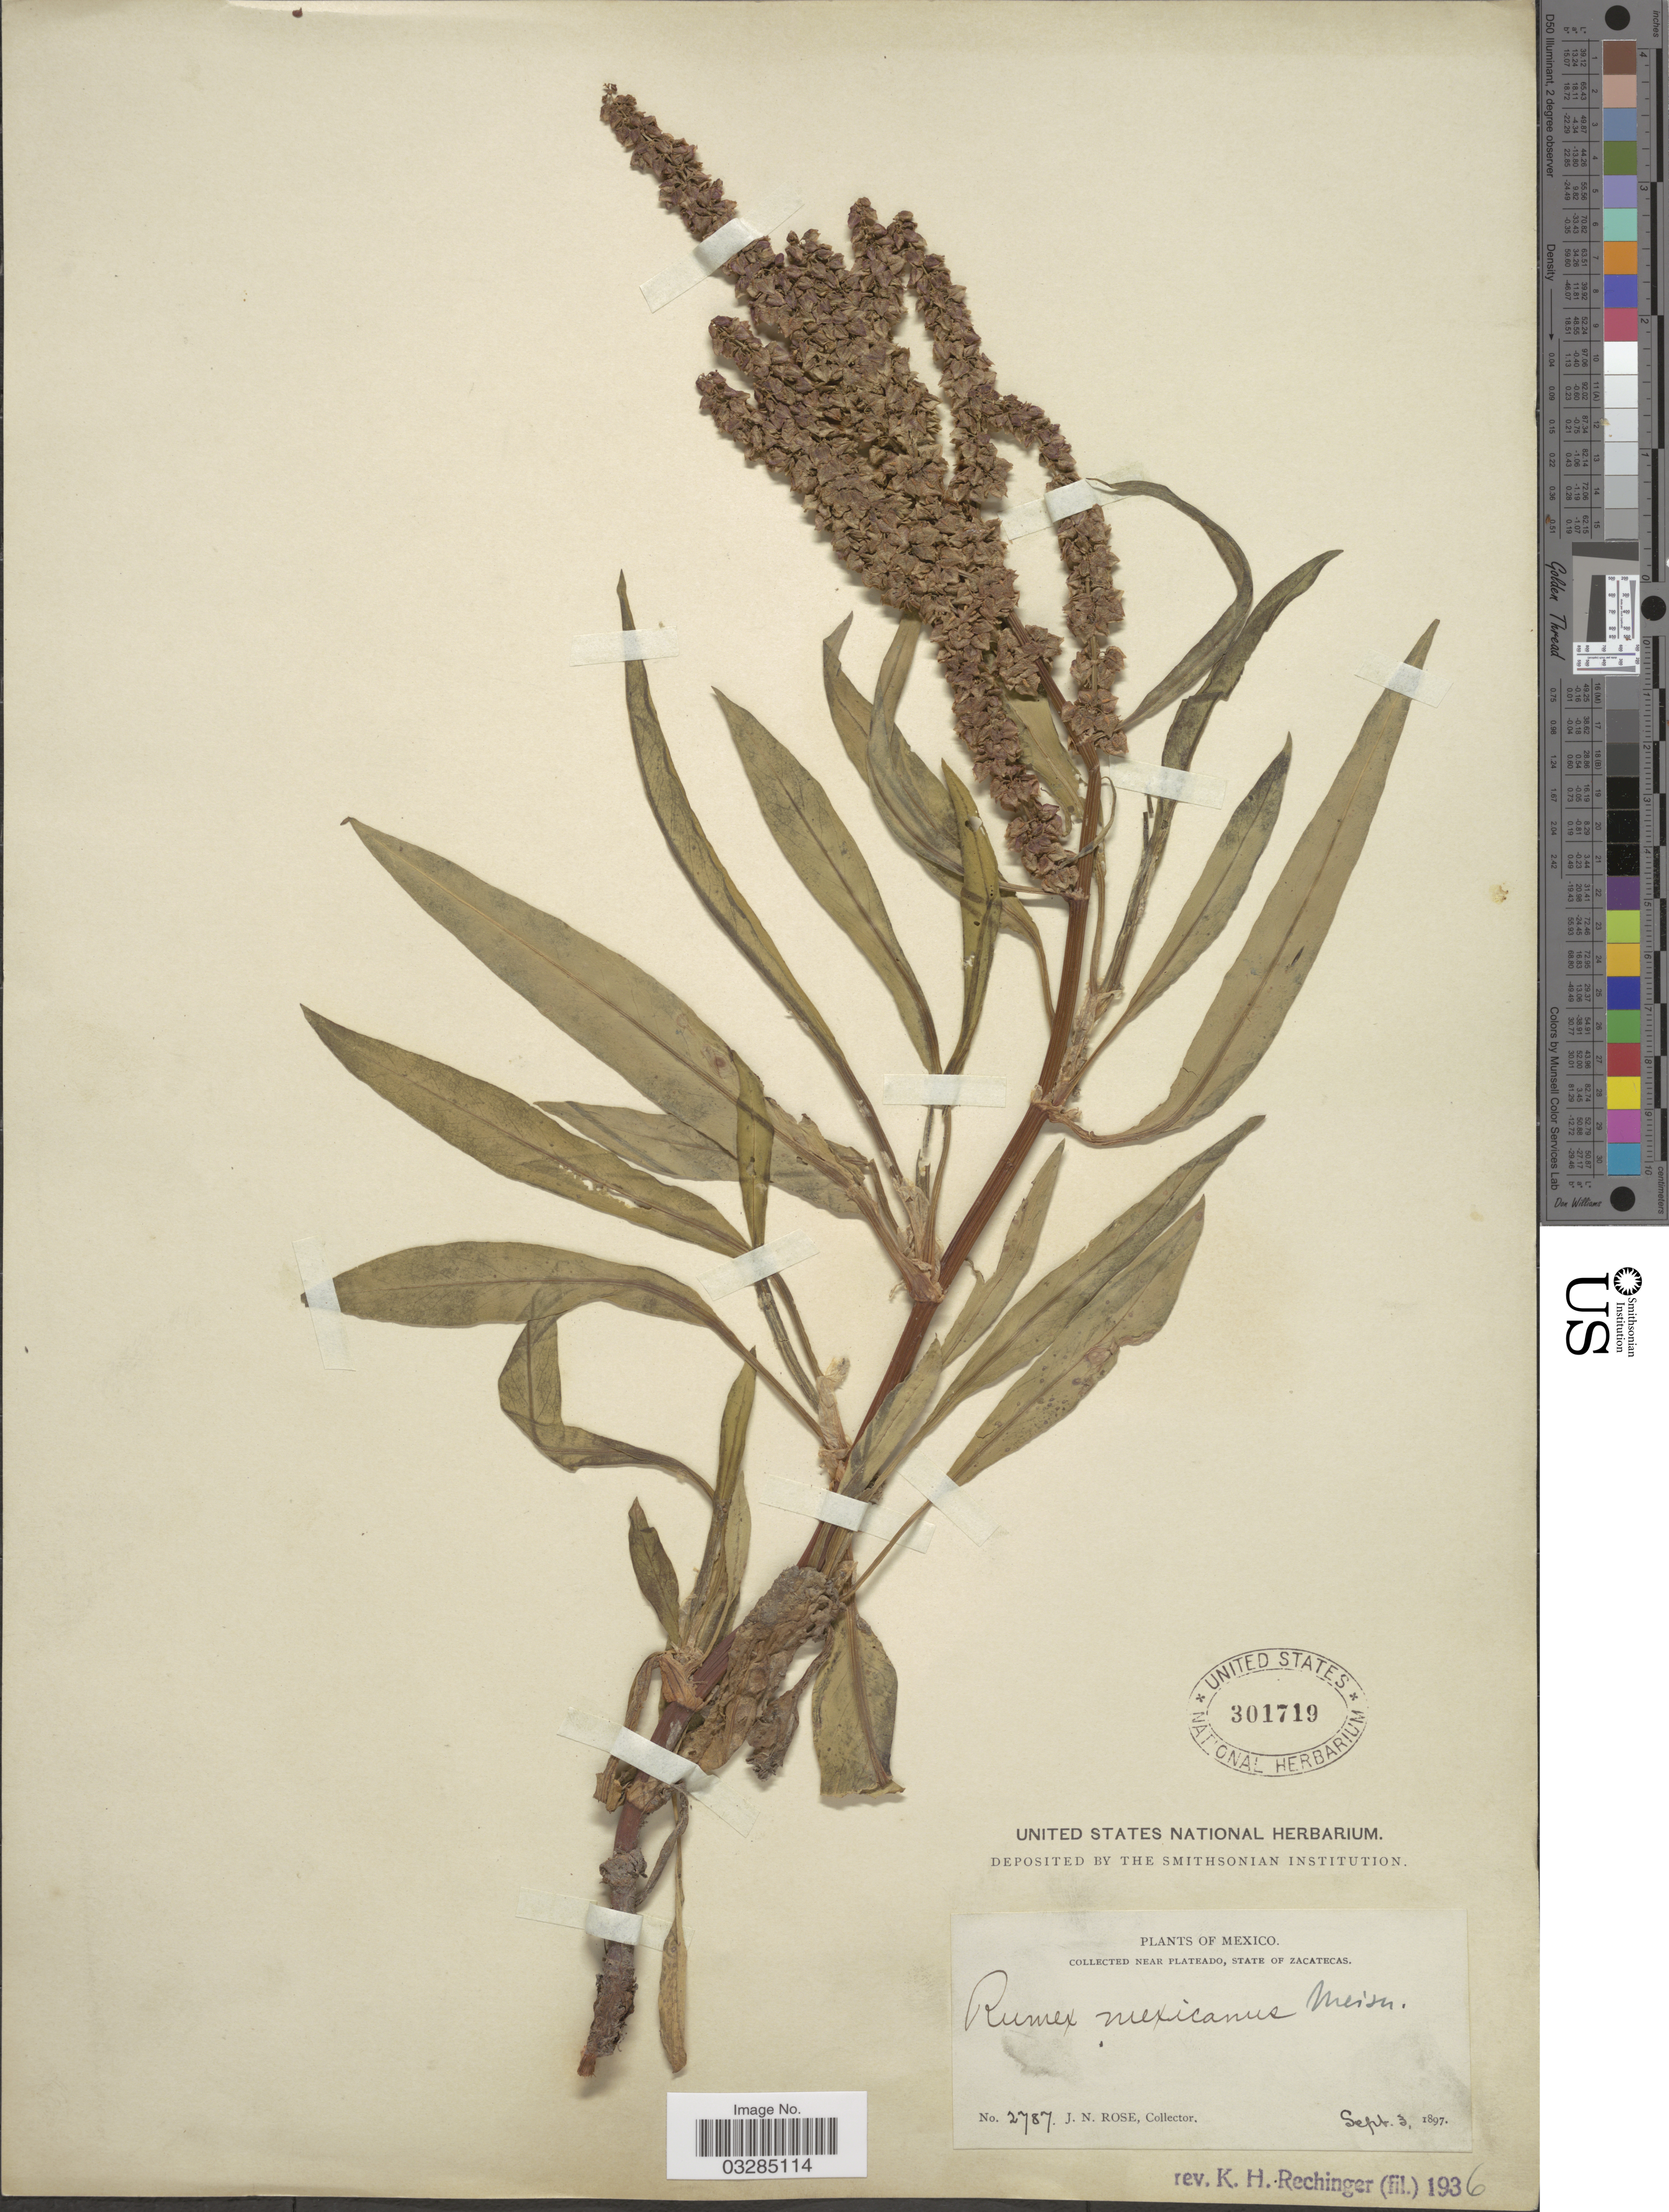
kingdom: Plantae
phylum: Tracheophyta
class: Magnoliopsida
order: Caryophyllales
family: Polygonaceae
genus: Rumex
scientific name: Rumex mexicanus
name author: Meisn.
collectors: J. N. Rose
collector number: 2787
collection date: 1897-09-03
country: Mexico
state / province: Zacatecas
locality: Near Plateado.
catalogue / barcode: US 301719